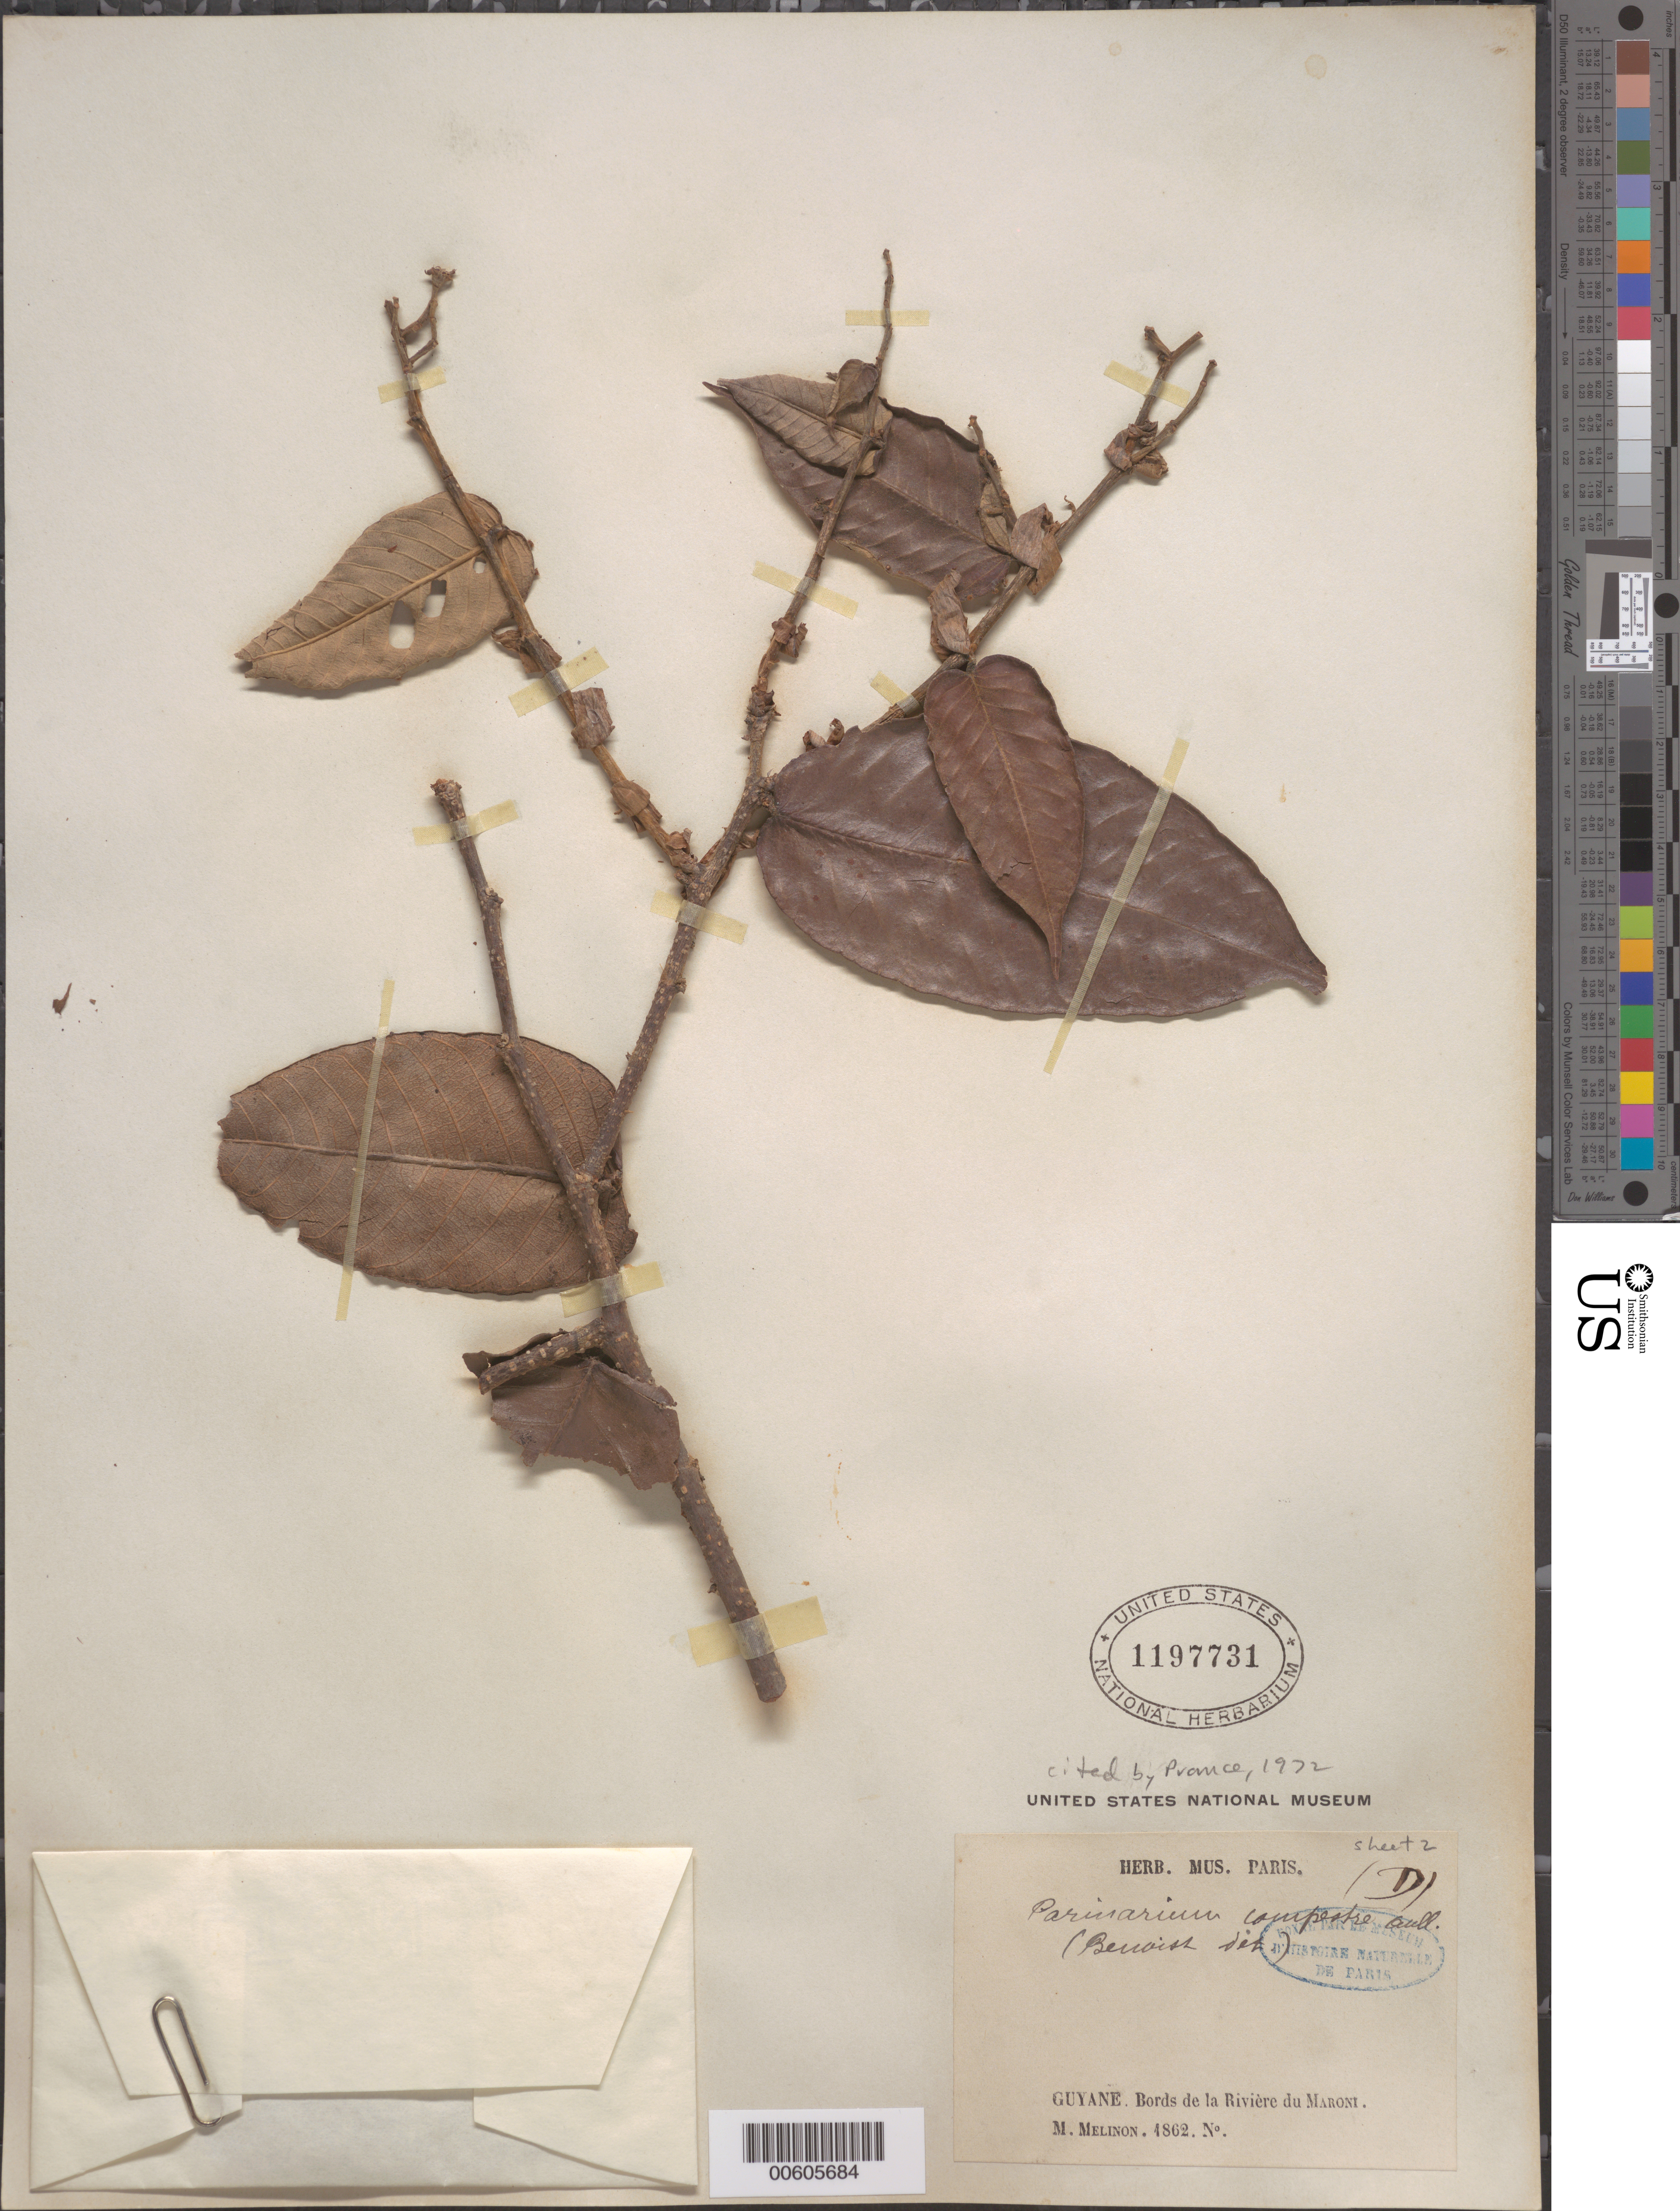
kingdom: Plantae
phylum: Tracheophyta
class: Magnoliopsida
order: Malpighiales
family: Chrysobalanaceae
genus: Parinari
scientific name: Parinari campestris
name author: Aubl.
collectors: M. Melinon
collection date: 1862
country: Guyana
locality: Bordes de la Rivière du Maroni.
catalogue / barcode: US 1197731